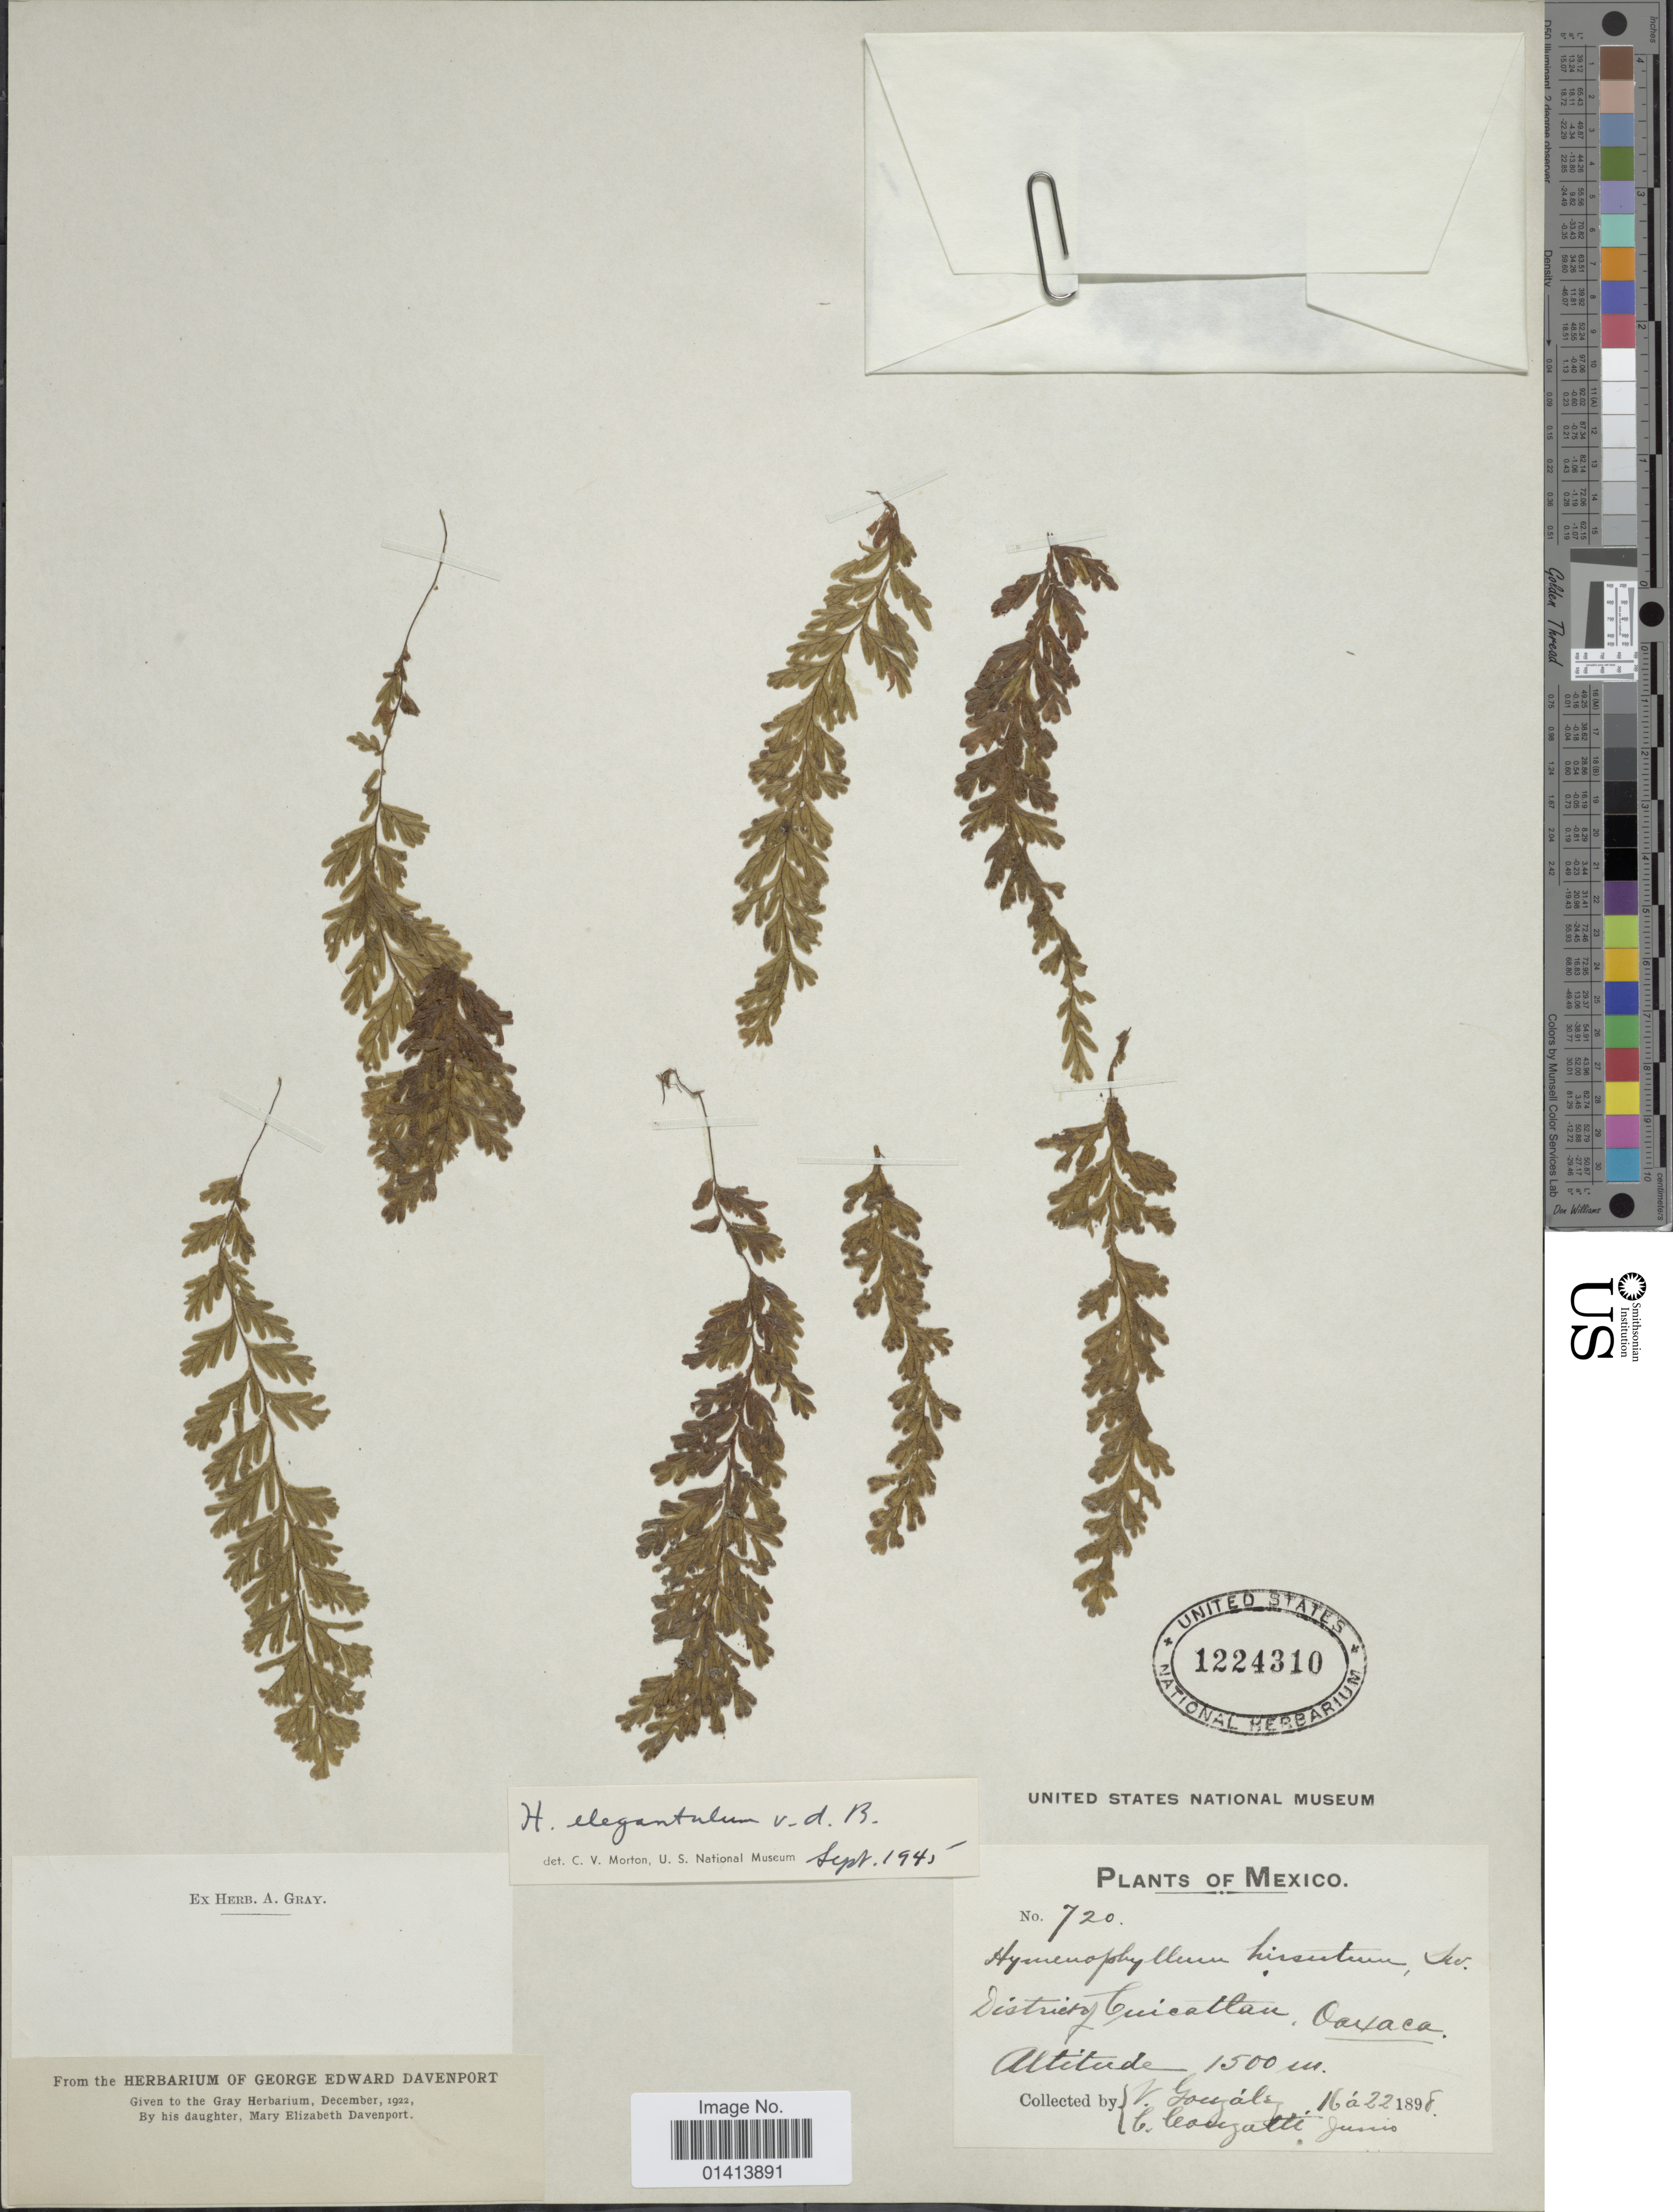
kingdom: Plantae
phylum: Tracheophyta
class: Polypodiopsida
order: Hymenophyllales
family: Hymenophyllaceae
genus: Hymenophyllum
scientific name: Hymenophyllum elegantulum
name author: Bosch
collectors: V. Goujale & B. Cougati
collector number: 720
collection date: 1898-06-16/1898-06-22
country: Mexico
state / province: Oaxaca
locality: Distrito Cuicatlau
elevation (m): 1500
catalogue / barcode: US 1224310